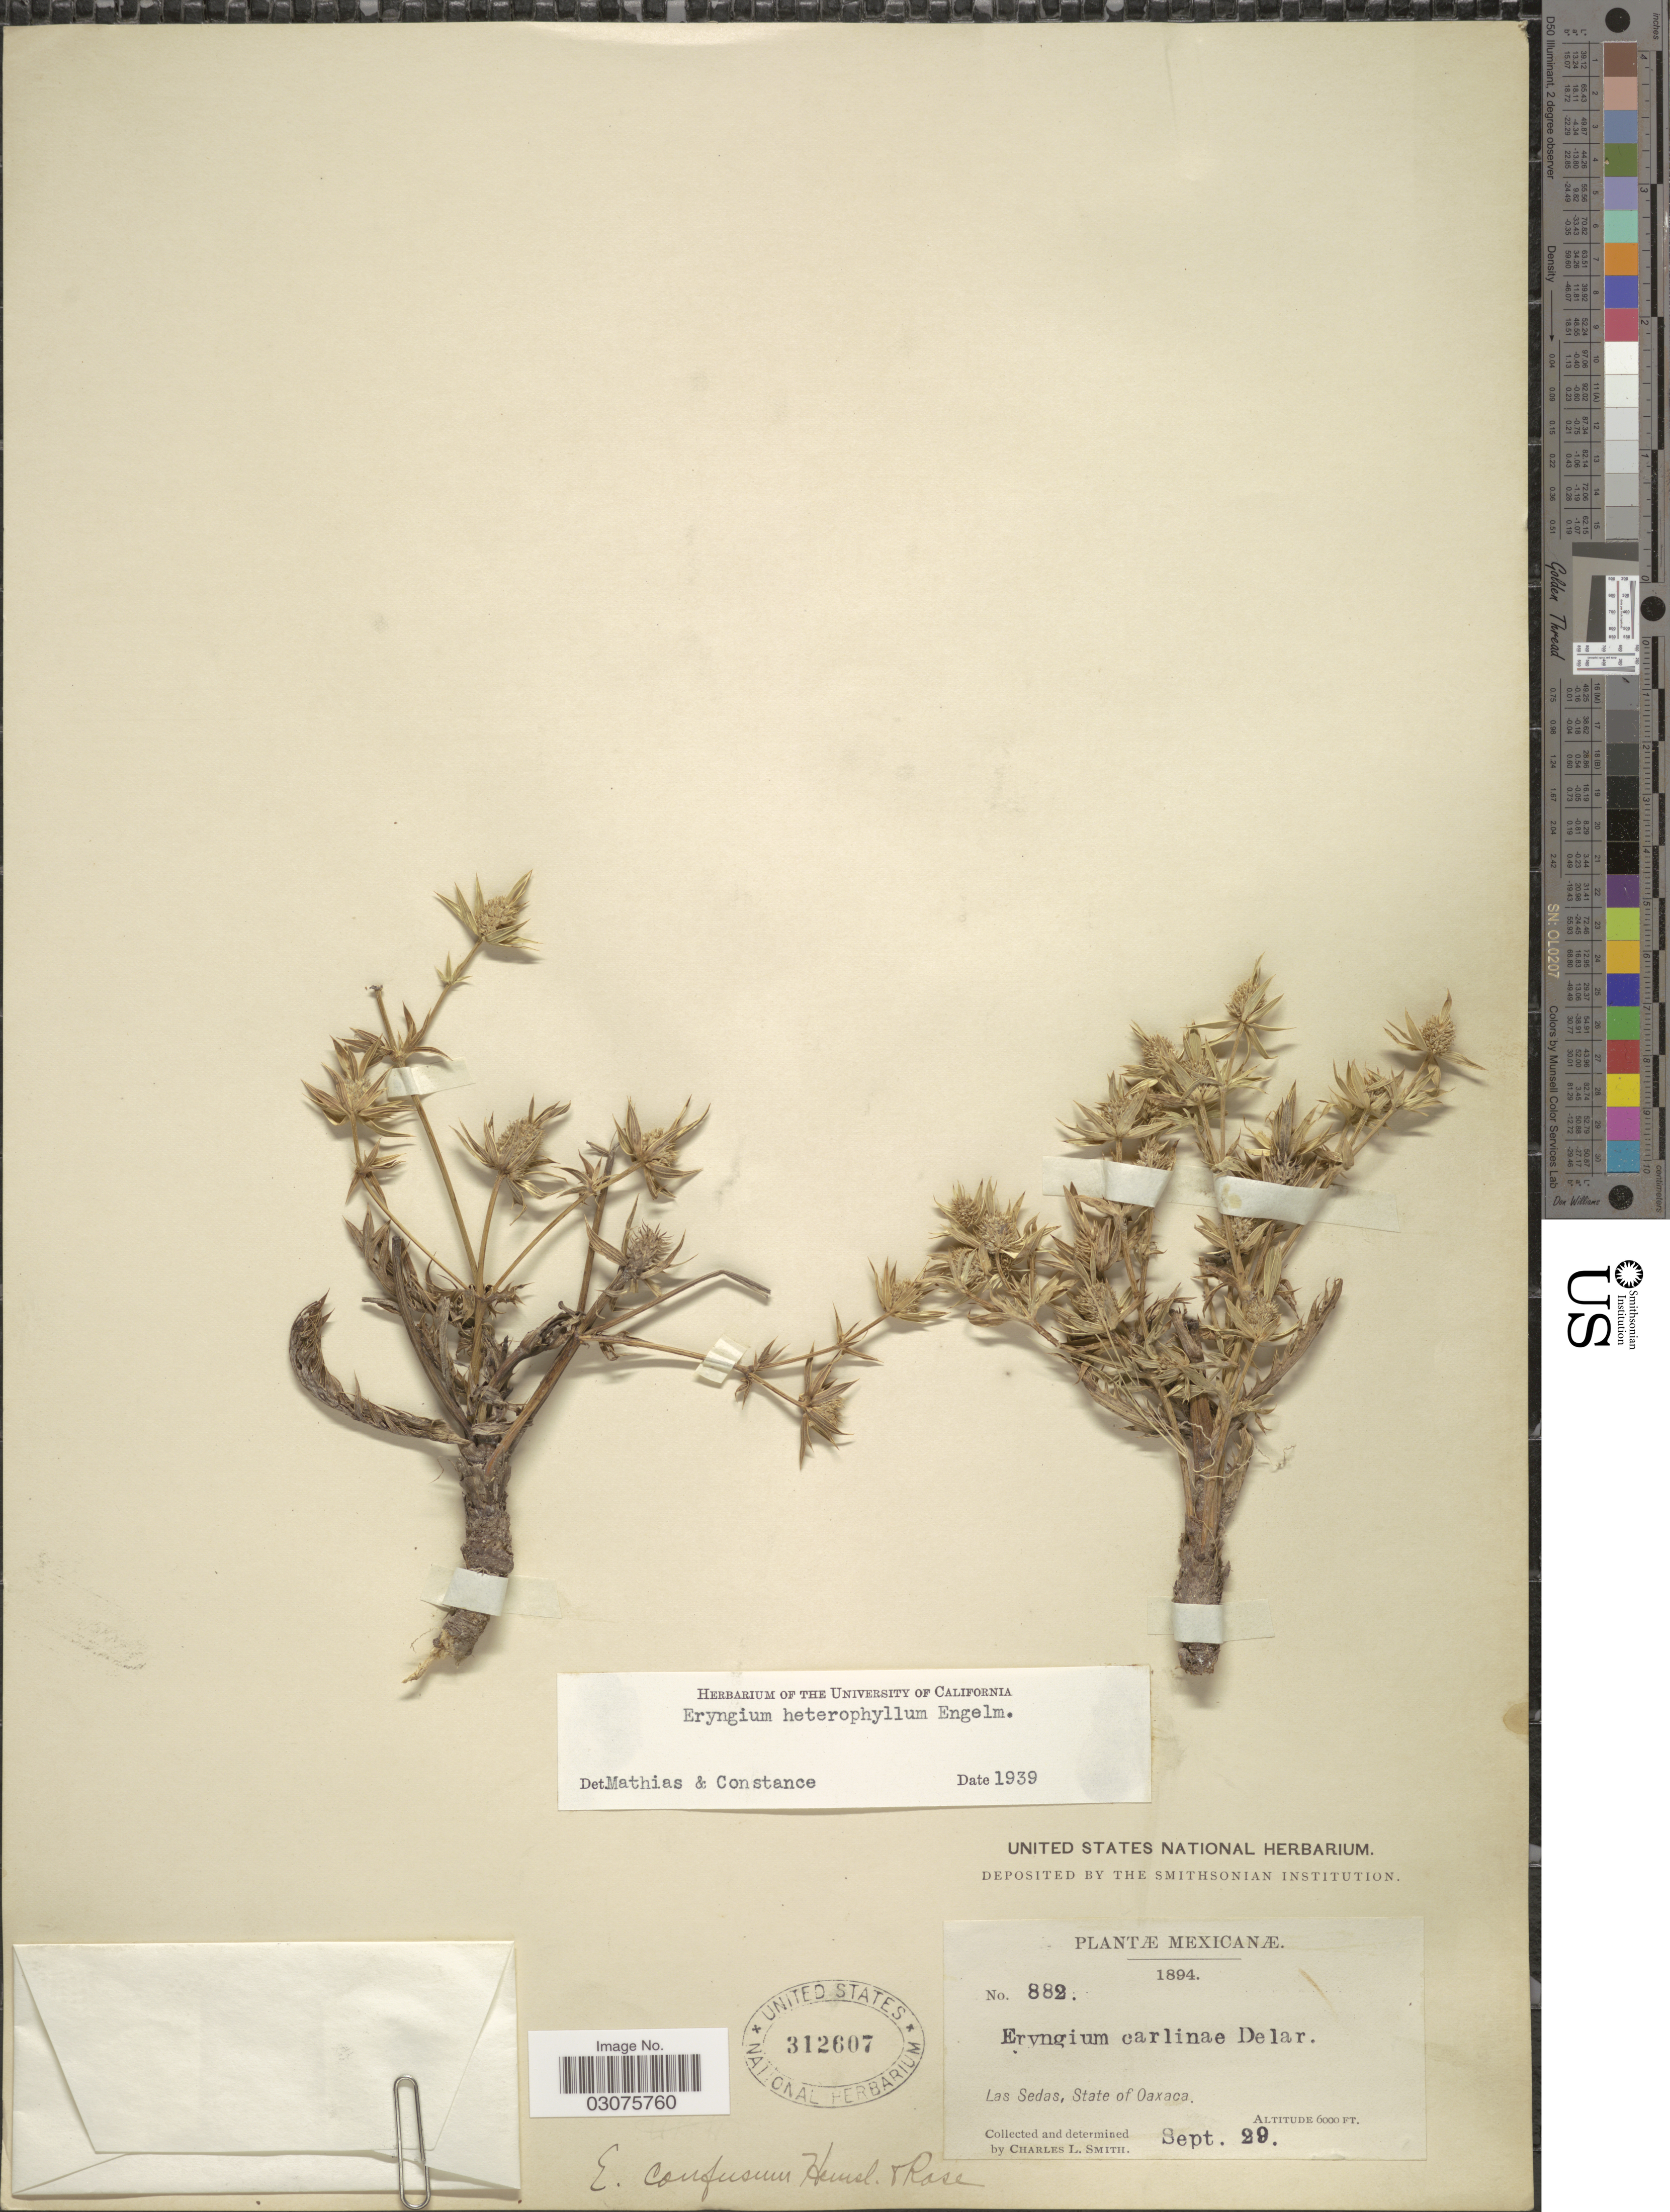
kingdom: Plantae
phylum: Tracheophyta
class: Magnoliopsida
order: Apiales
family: Apiaceae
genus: Eryngium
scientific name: Eryngium heterophyllum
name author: Engelm.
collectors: C. L. Smith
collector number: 882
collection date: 1894-09-29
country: Mexico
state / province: Oaxaca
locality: Las Sedas.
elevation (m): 1829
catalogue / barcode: US 312607